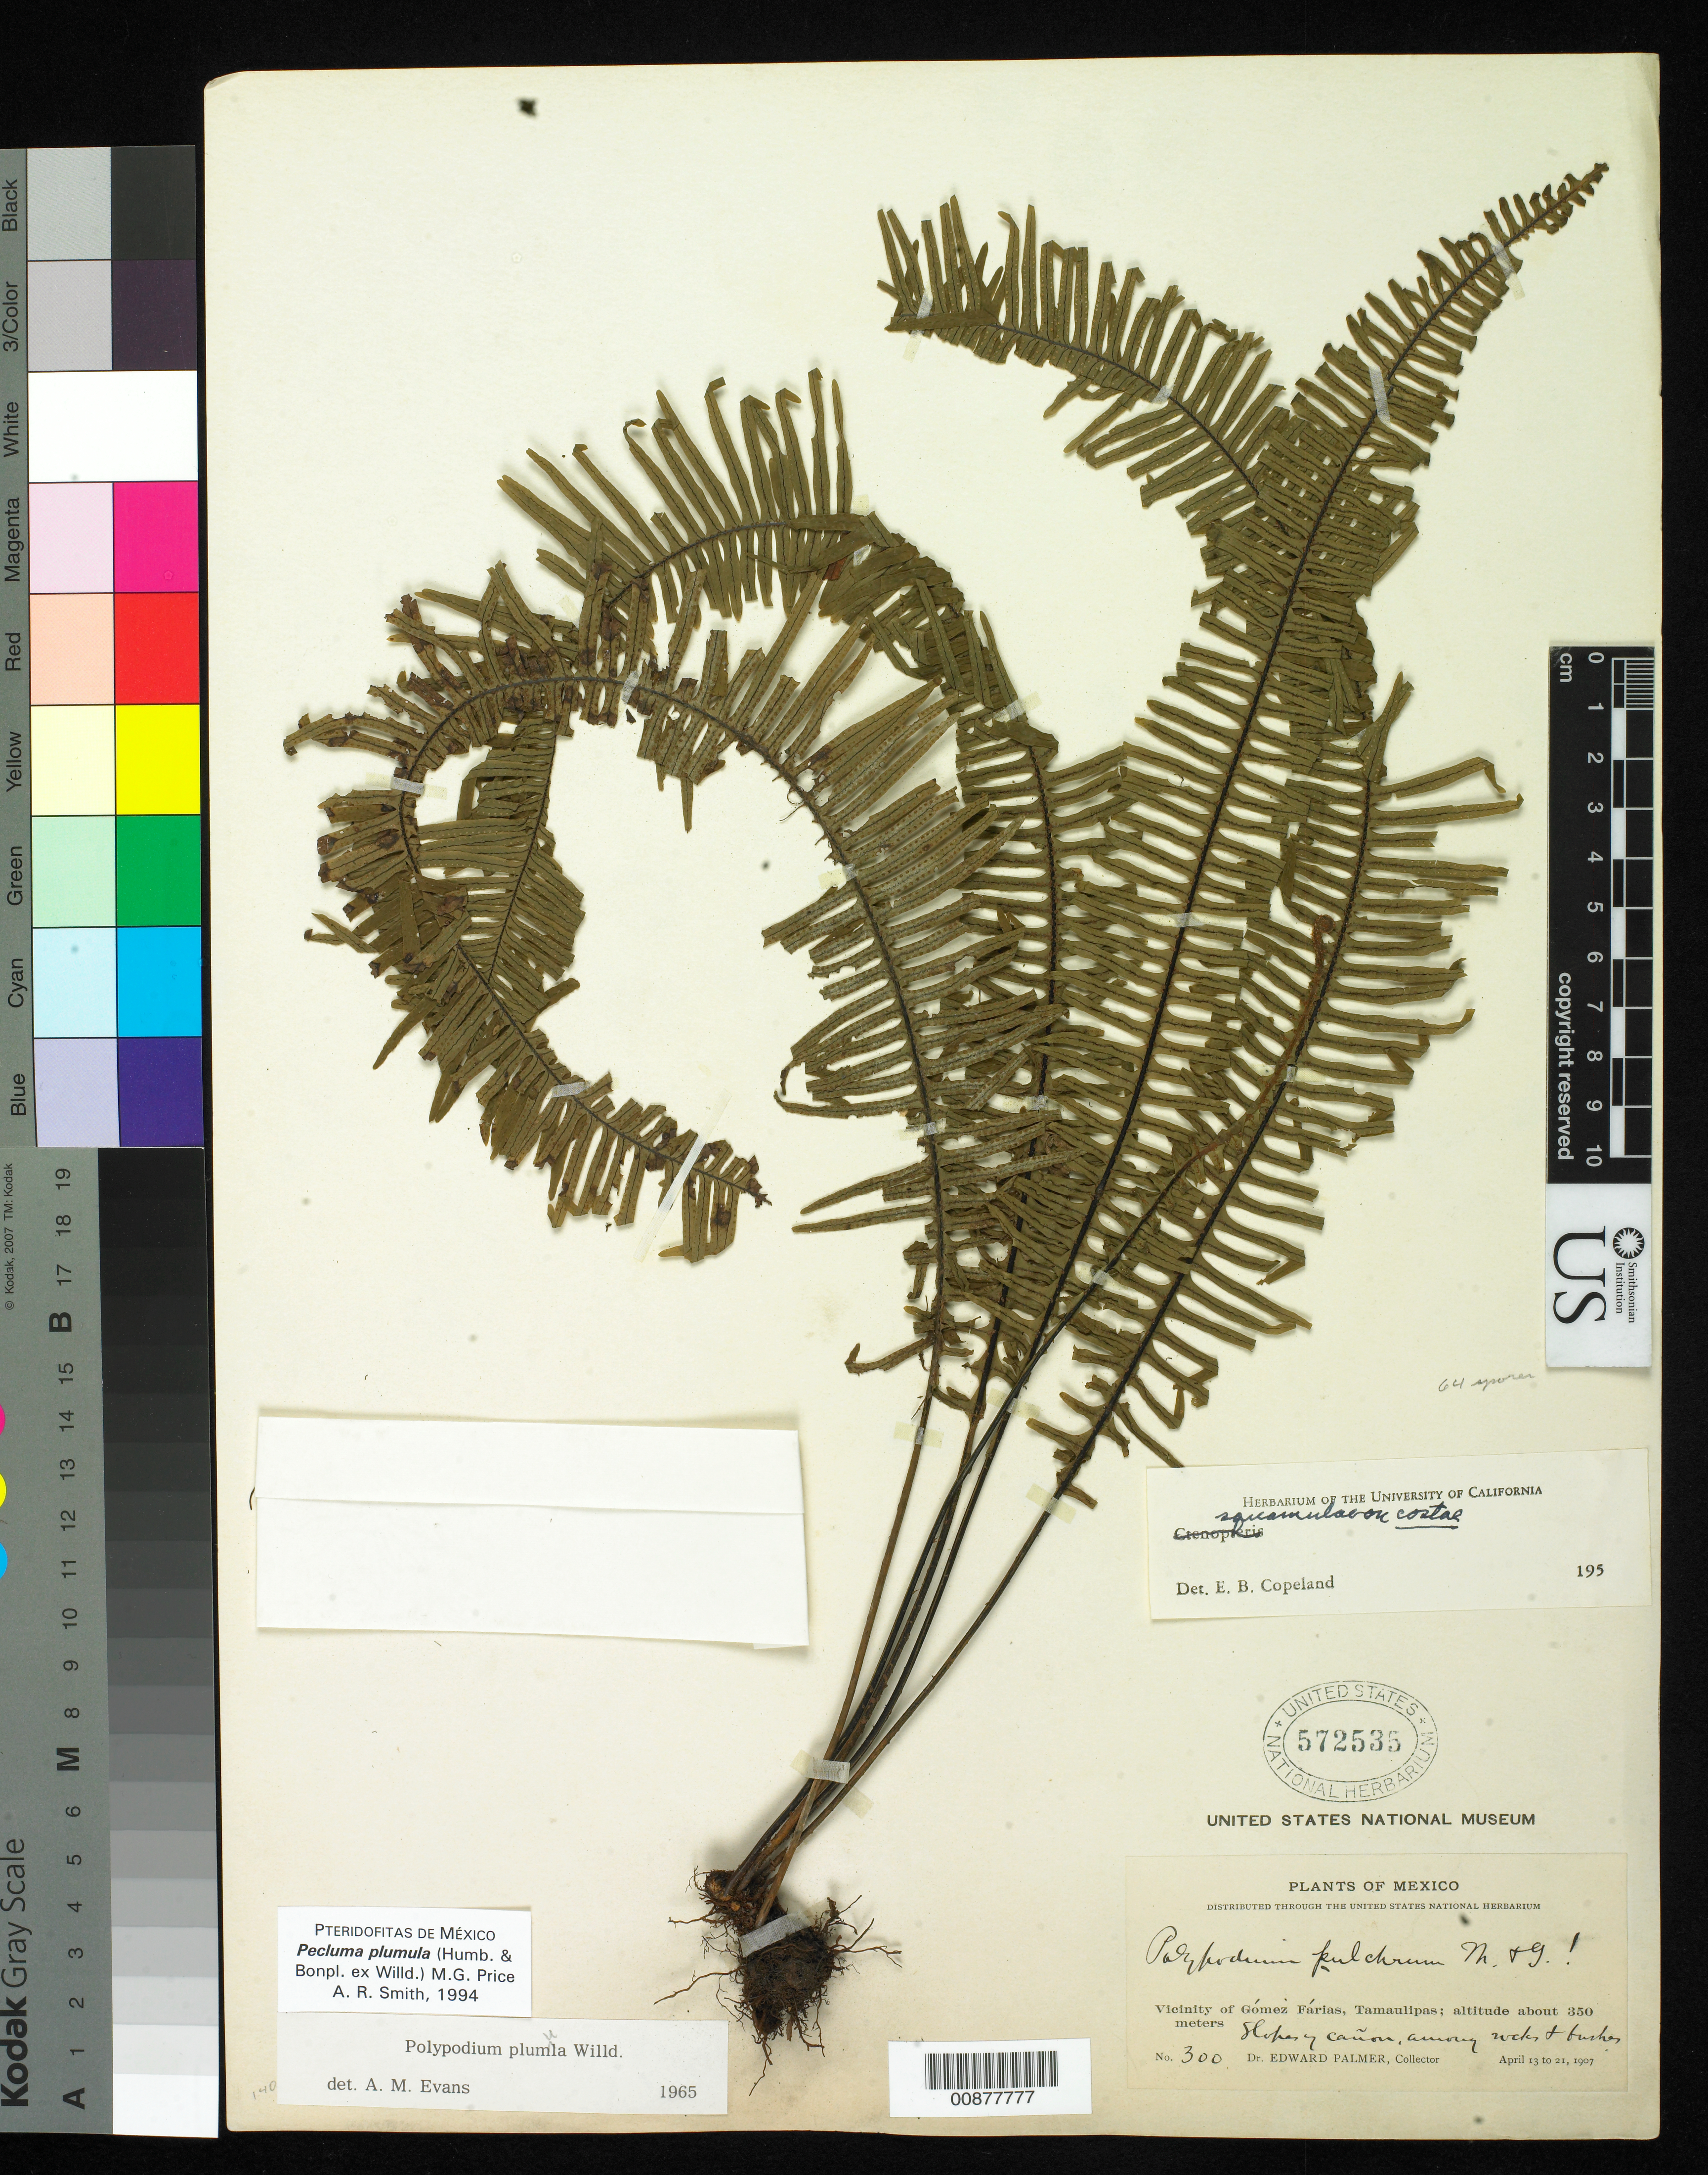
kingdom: Plantae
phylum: Tracheophyta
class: Polypodiopsida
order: Polypodiales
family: Polypodiaceae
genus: Pecluma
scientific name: Pecluma plumula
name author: (Humb. & Bonpl. ex Willd.) M.G. Price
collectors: E. Palmer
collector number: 300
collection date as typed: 13 Apr 1907 to 21 Apr 1907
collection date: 1907-04-13/1907-04-21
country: Mexico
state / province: Tamaulipas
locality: Vicinity of Gómez Farias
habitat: Slopes of cañon, among rocks and bushes.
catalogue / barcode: US 572535